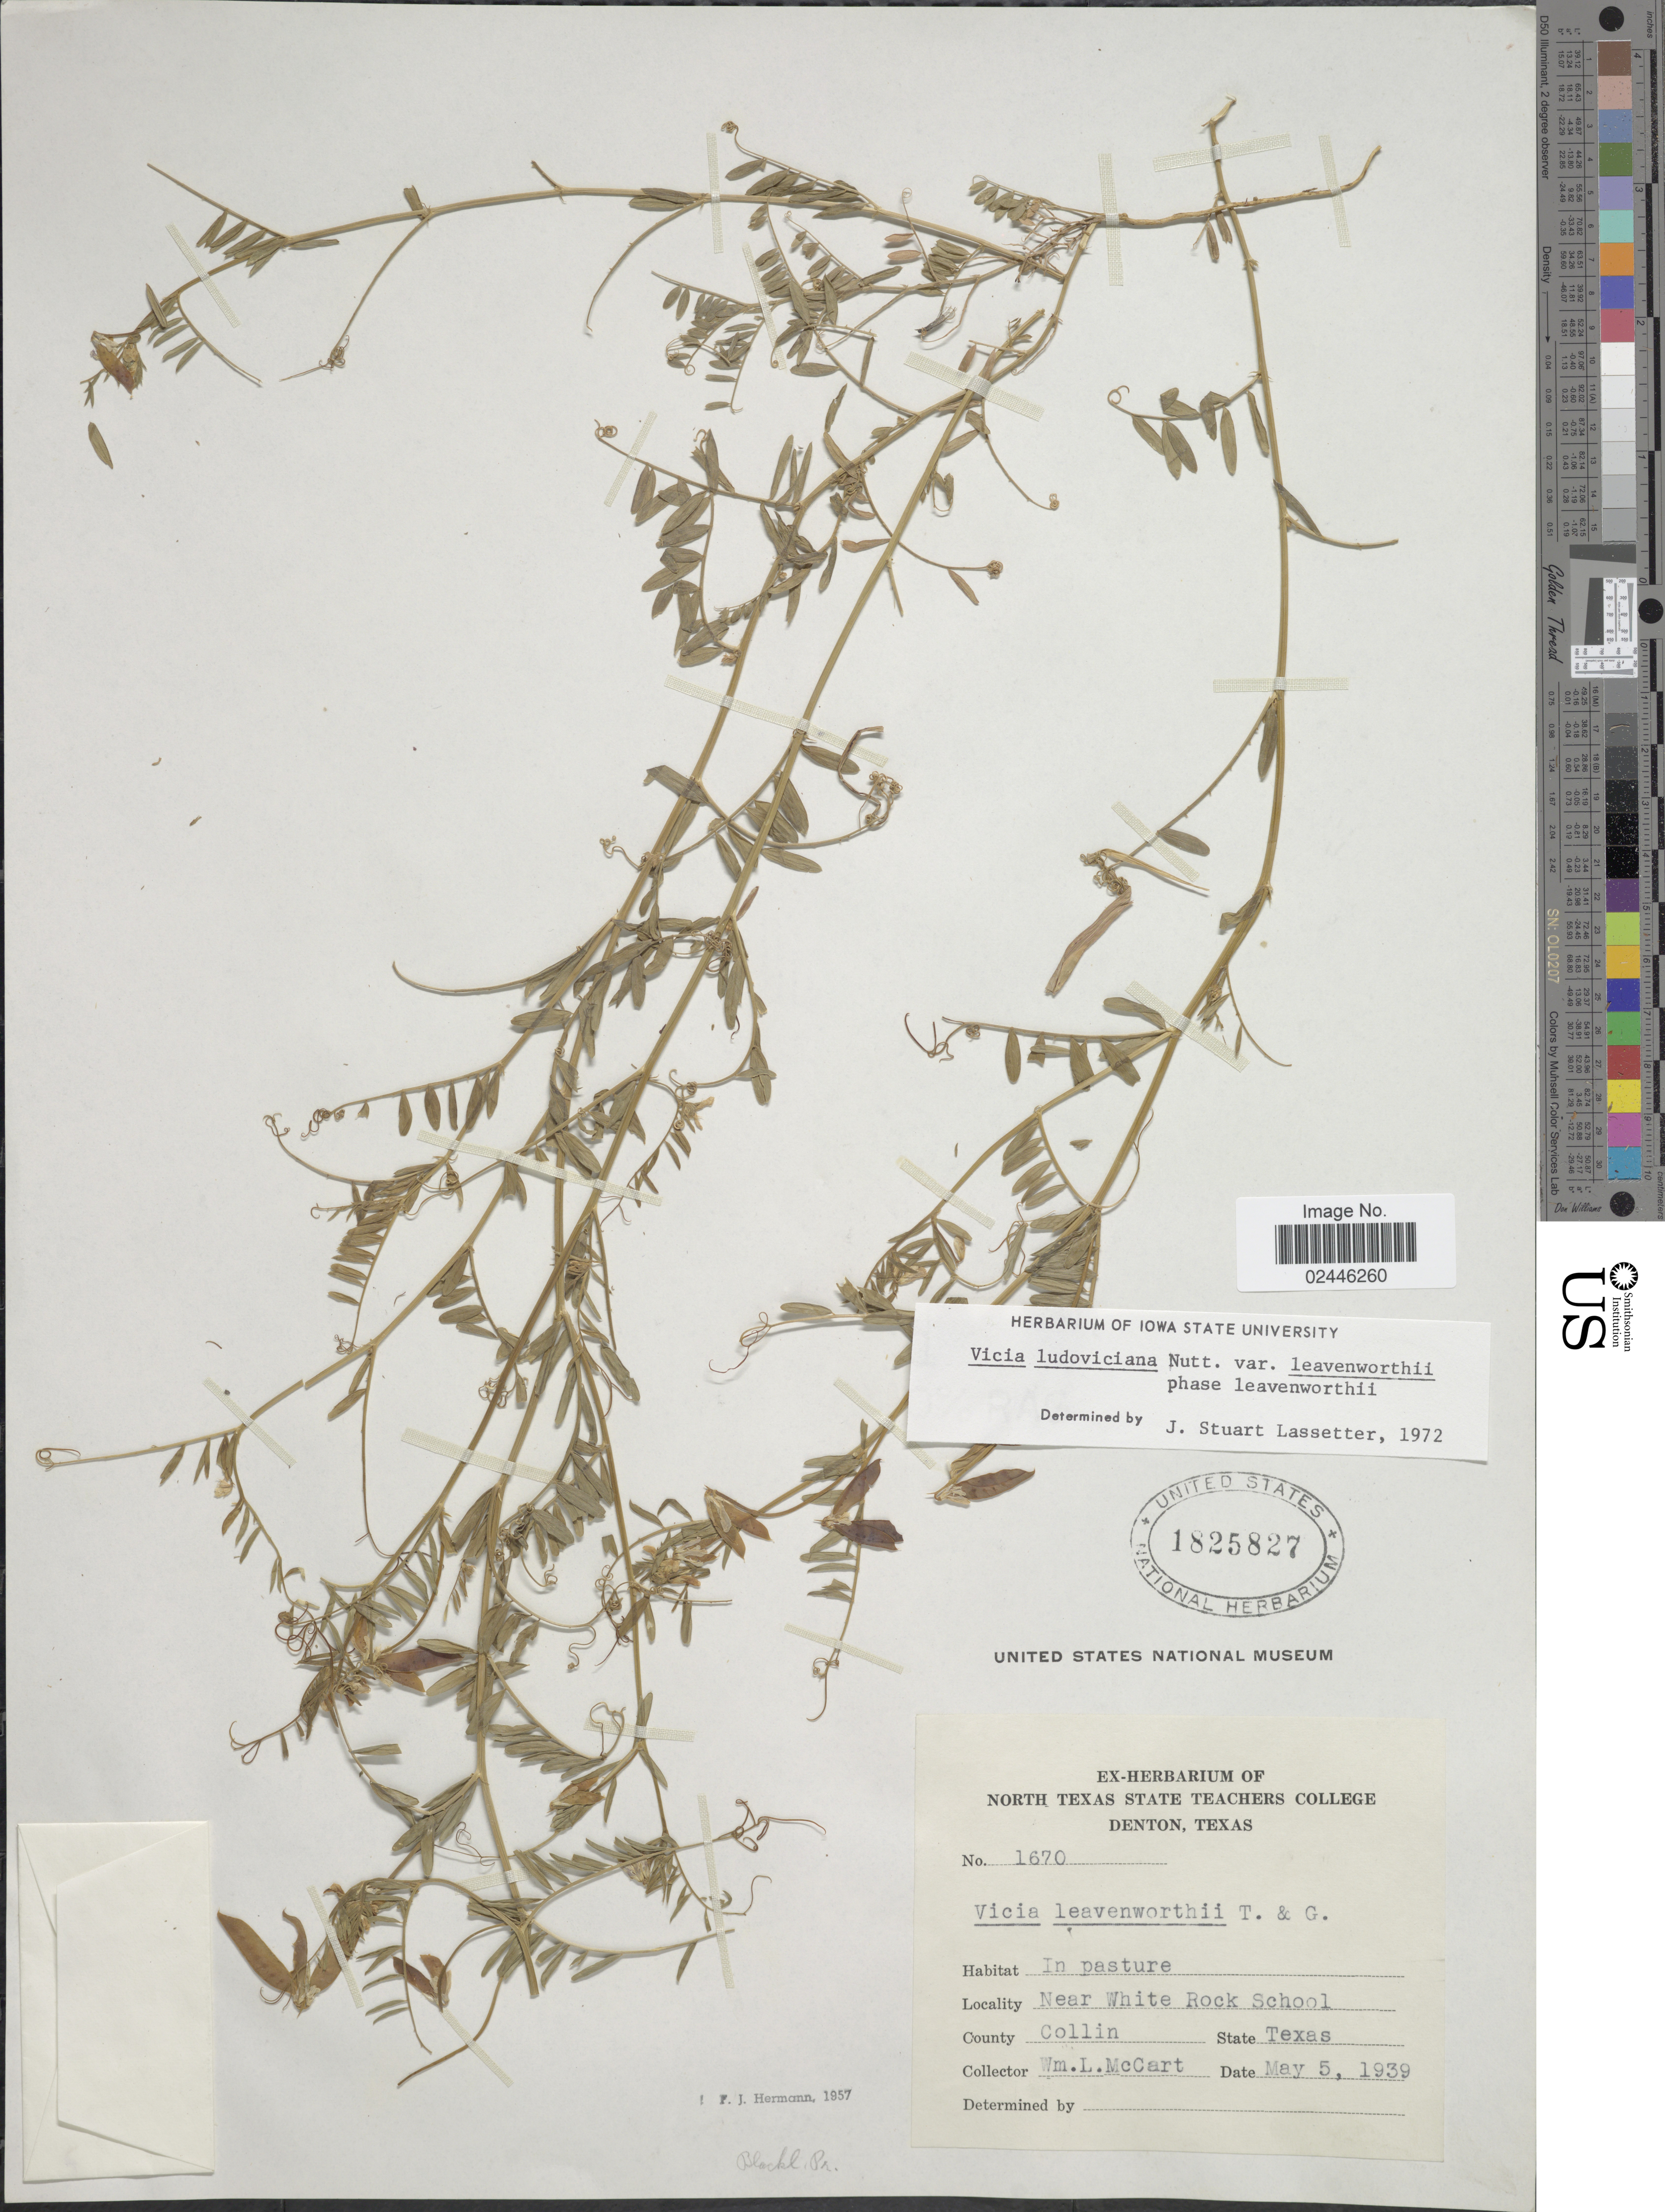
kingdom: Plantae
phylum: Tracheophyta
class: Magnoliopsida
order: Fabales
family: Fabaceae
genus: Vicia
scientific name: Vicia ludoviciana var. leavenworthii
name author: (Torr. & A. Gray) Broich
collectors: W. McCart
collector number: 1670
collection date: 1939-05-05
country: United States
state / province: Texas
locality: Near White Rock School. County Collin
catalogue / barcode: US 1825827